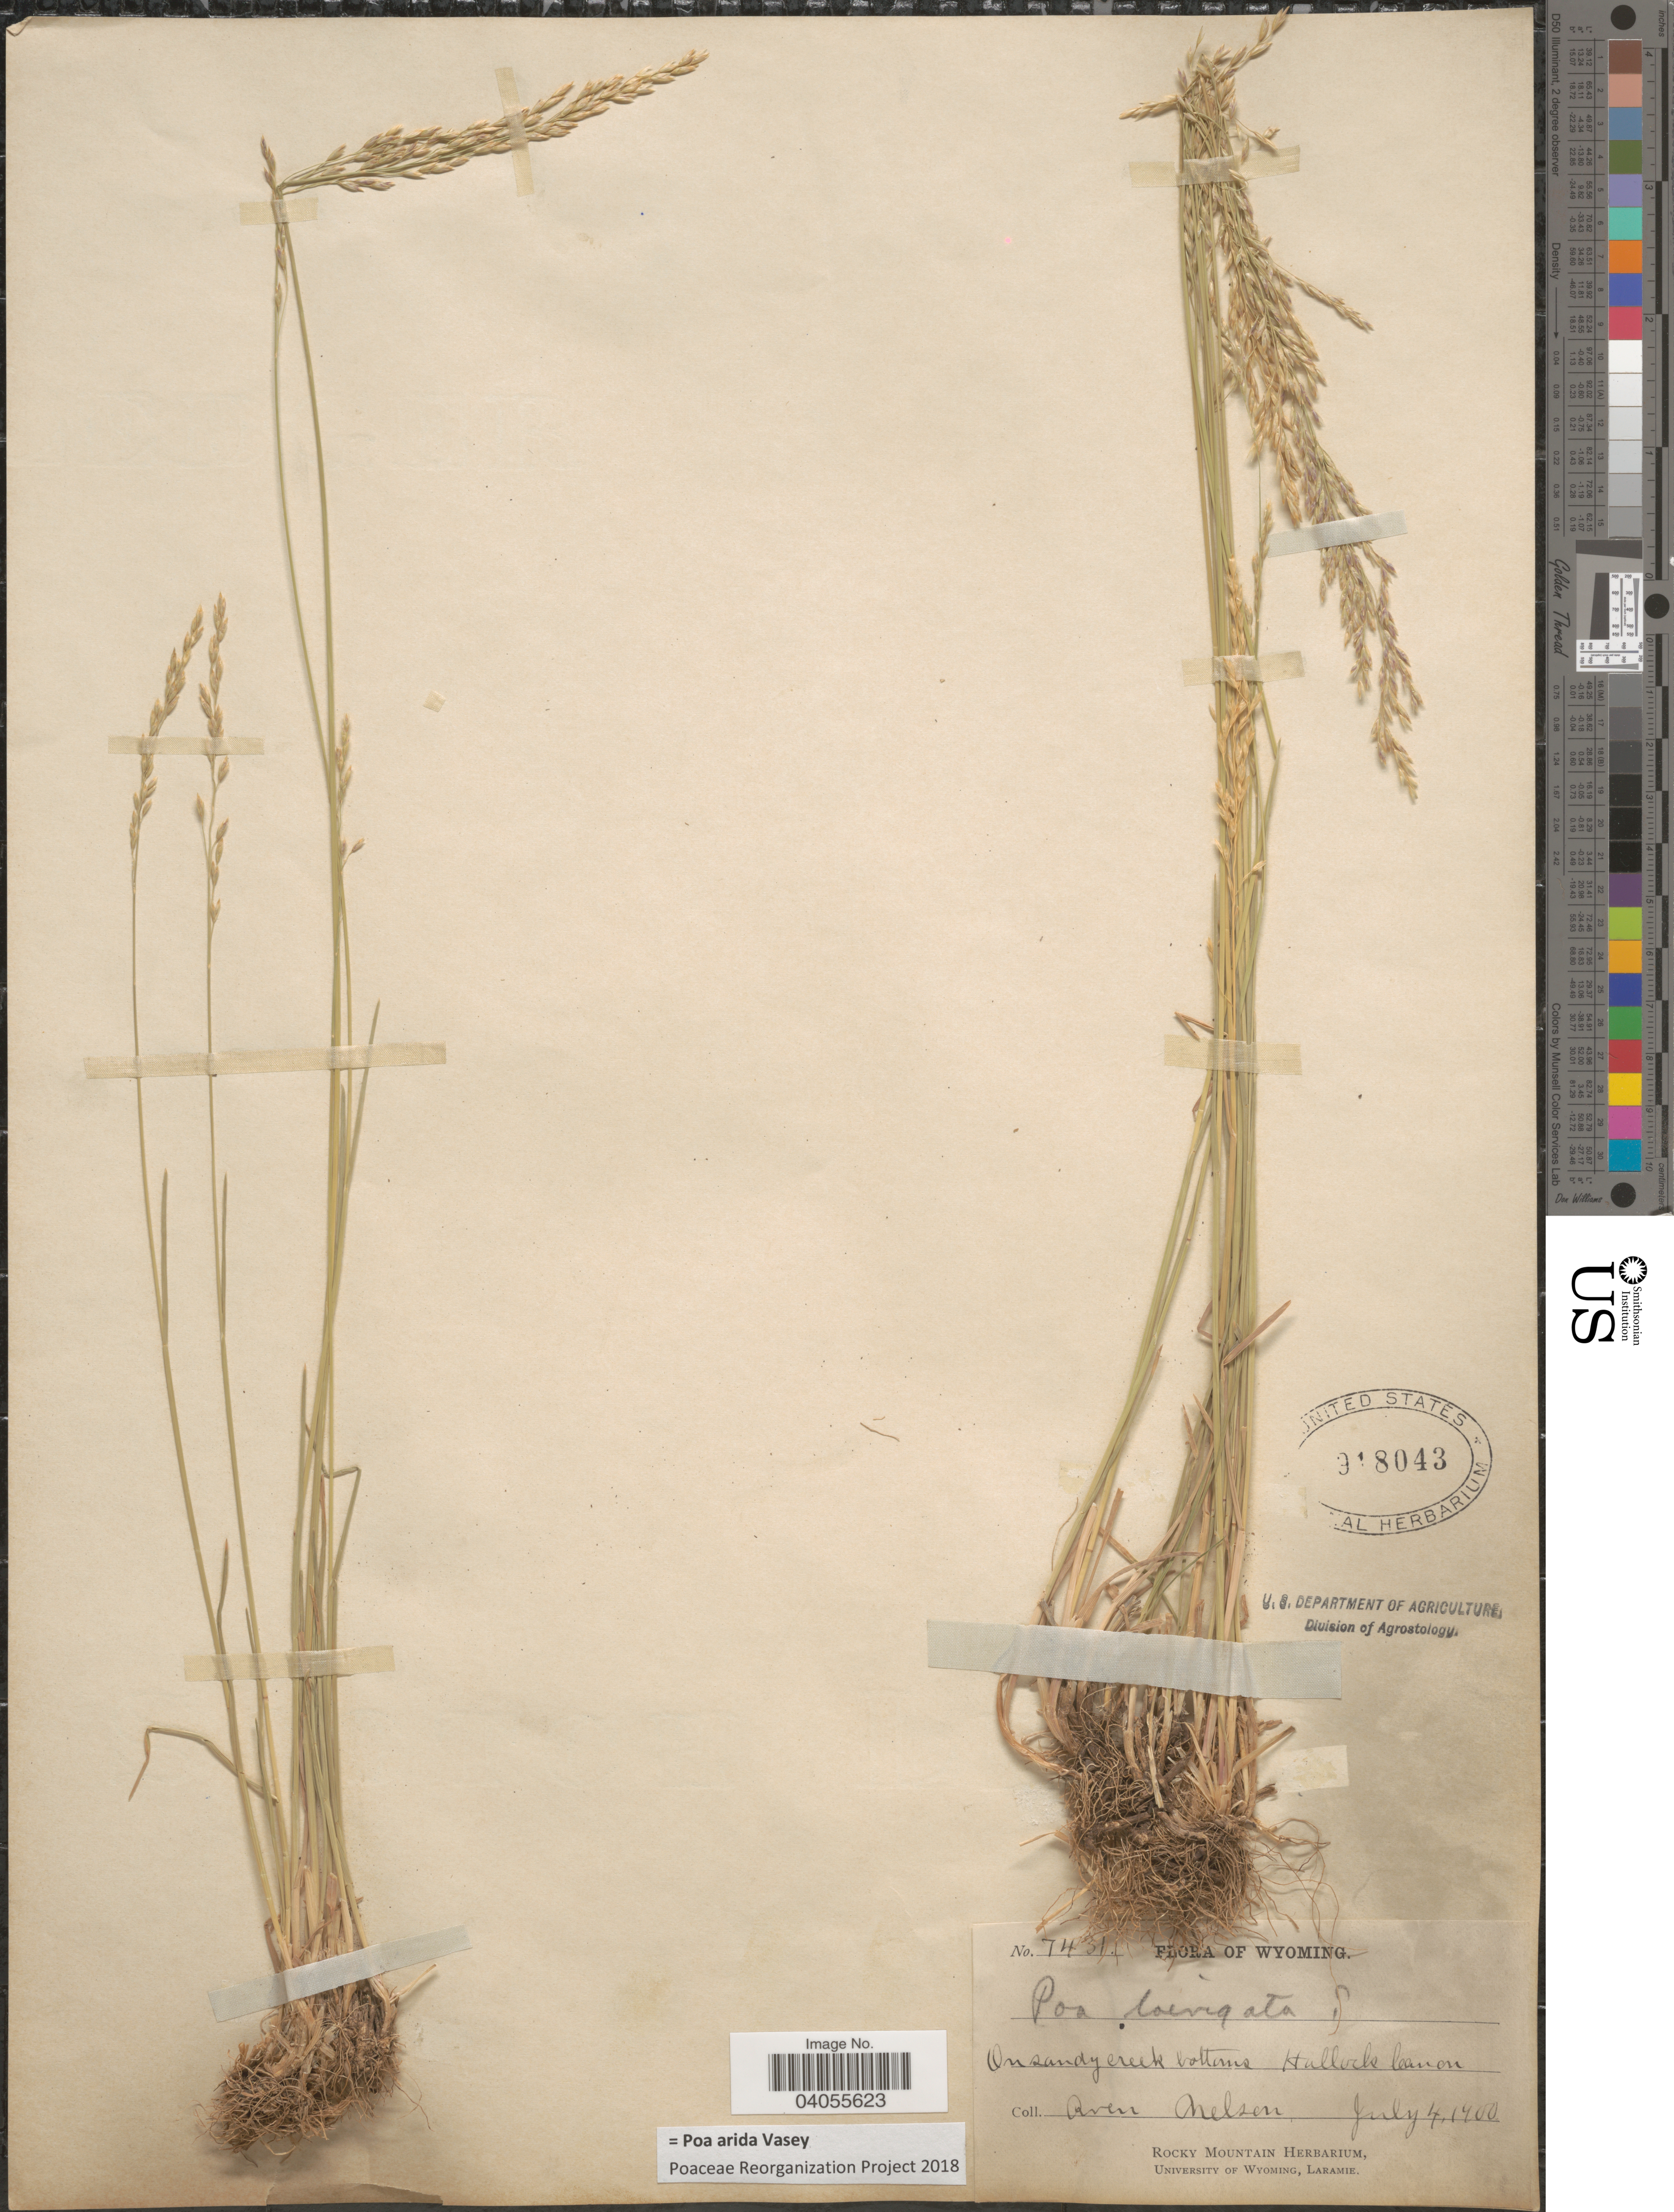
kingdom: Plantae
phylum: Tracheophyta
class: Liliopsida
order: Poales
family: Poaceae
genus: Poa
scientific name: Poa arida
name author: Vasey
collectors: A. Nelson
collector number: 7431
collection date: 1900-07-04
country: United States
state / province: Wyoming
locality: On sandy creek bottoms. Hallock Canon.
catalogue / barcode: US 918043